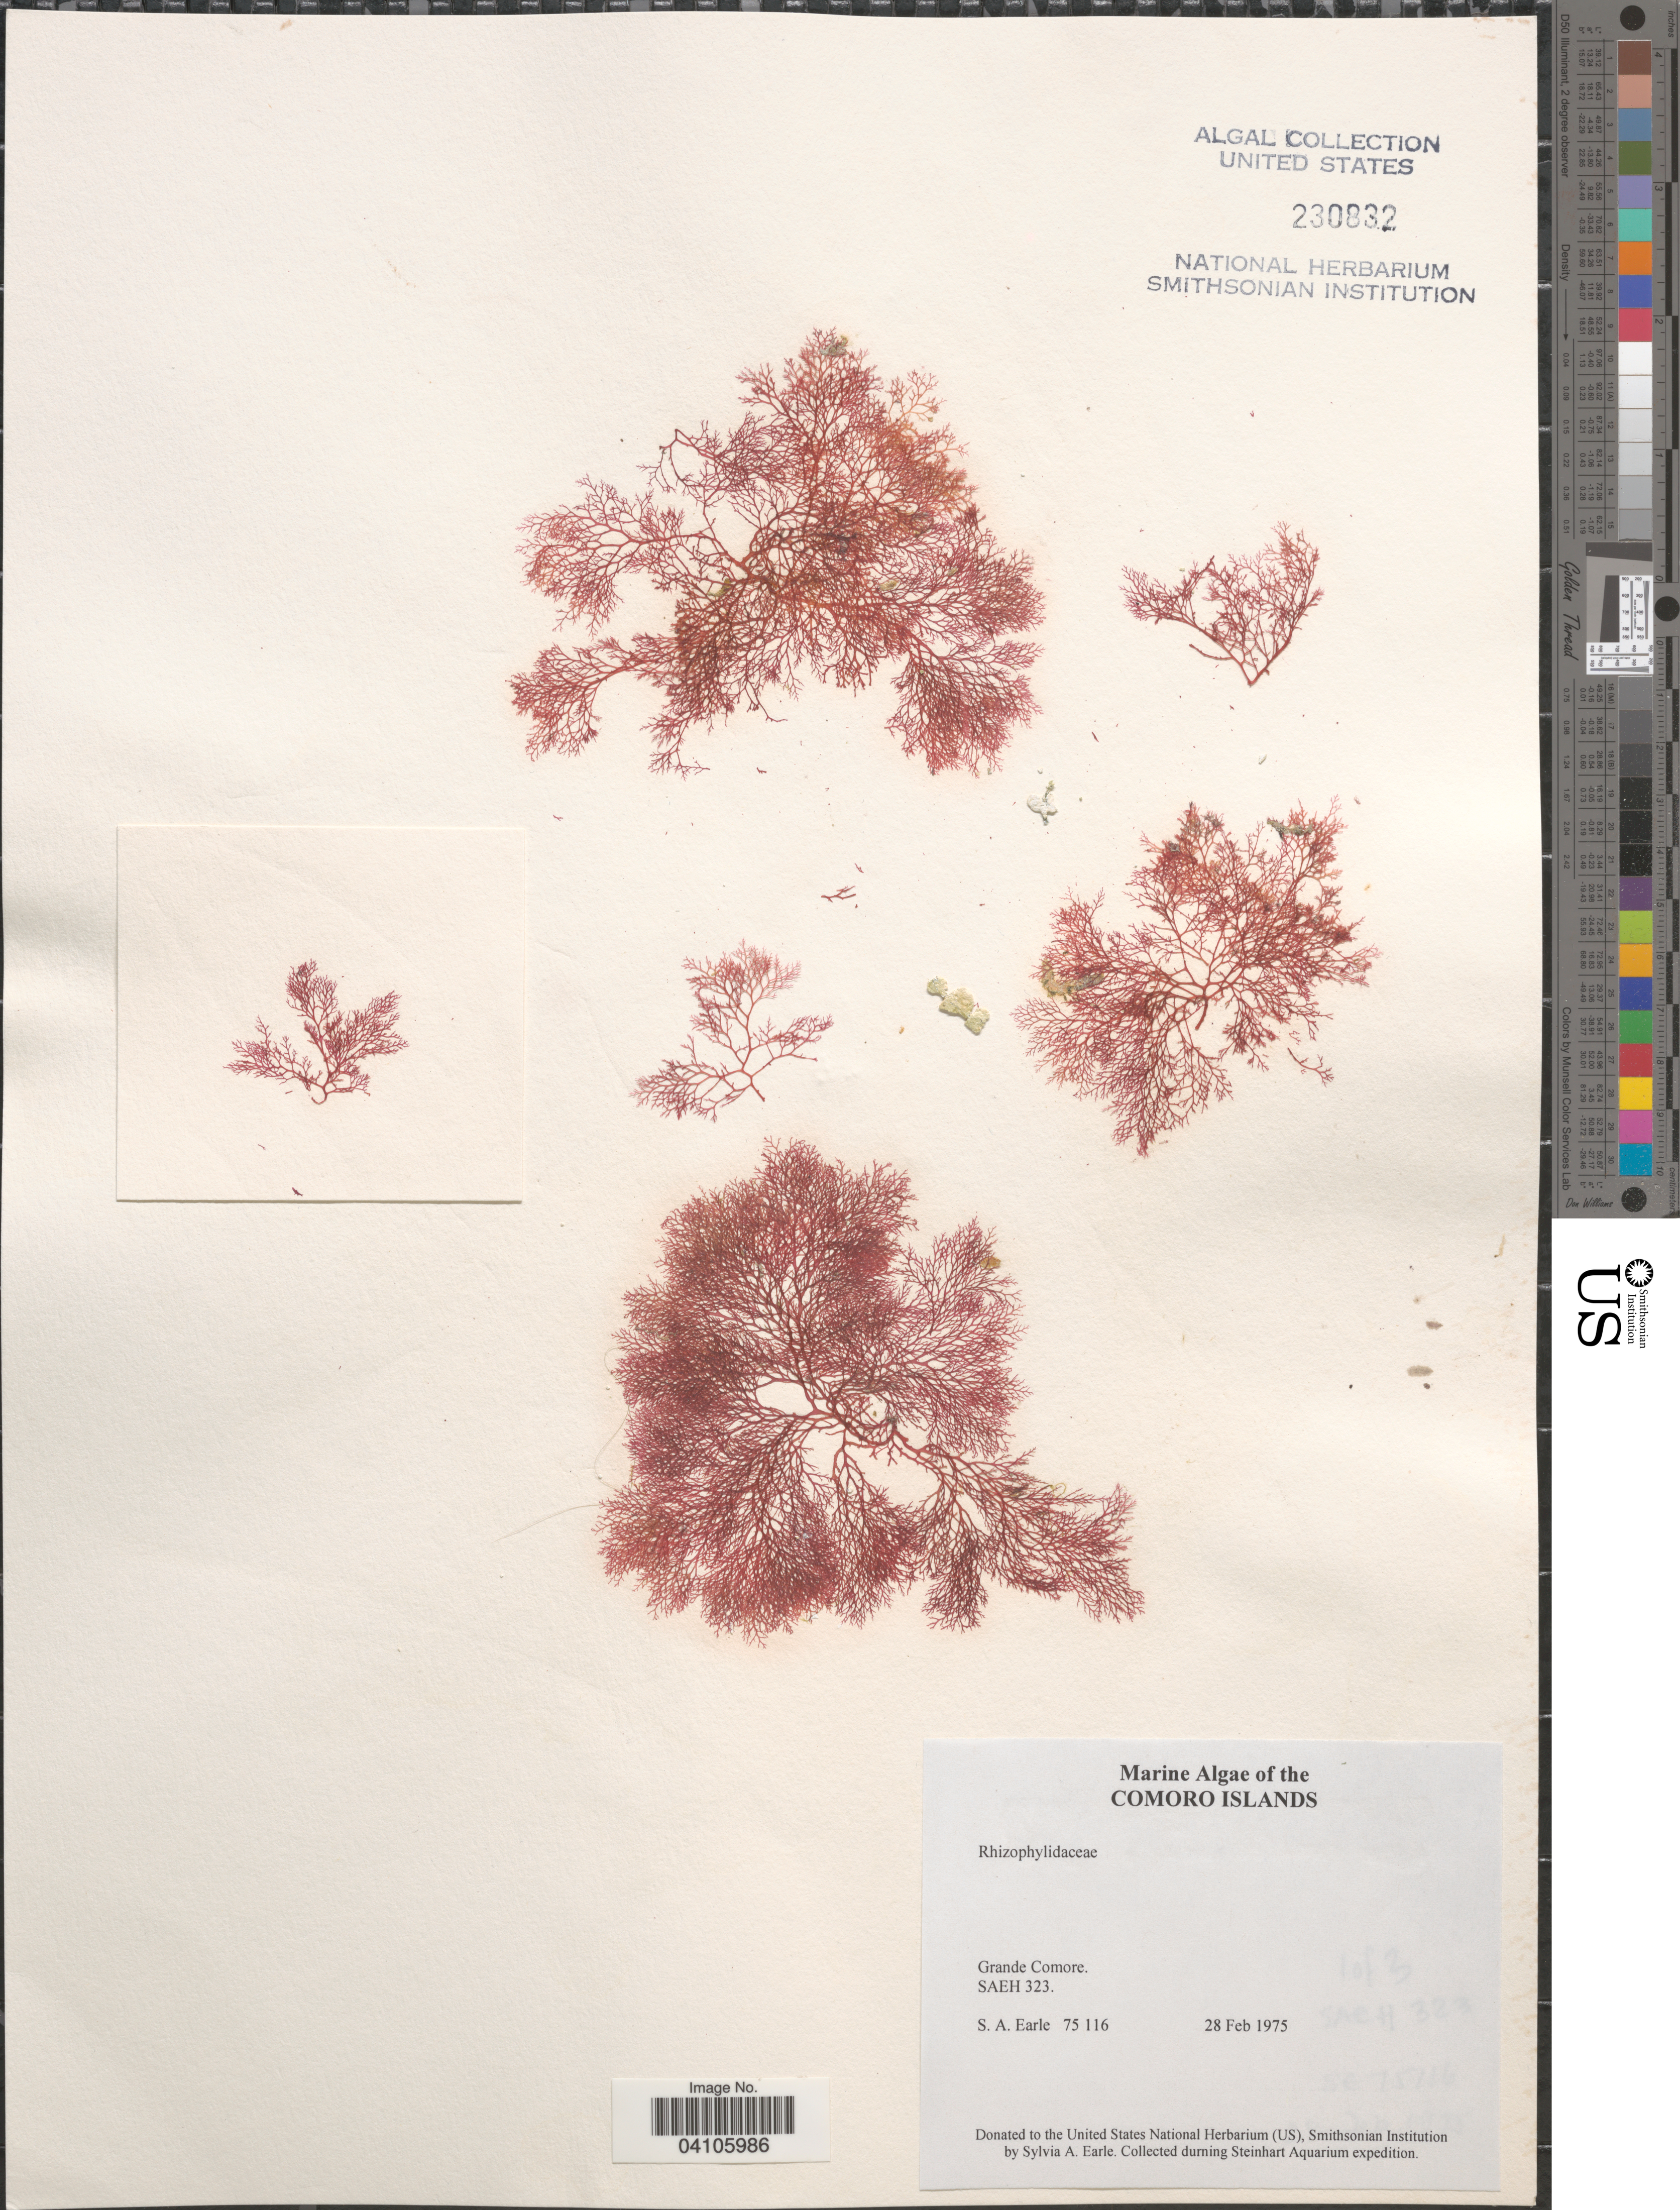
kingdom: Plantae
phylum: Rhodophyta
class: Florideophyceae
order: Gigartinales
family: Rhizophyllidaceae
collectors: S. A. Earle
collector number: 75116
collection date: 1975-02-28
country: Comoros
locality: Grande Comore. Steinhart Aquarium expedition.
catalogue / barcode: US 230832